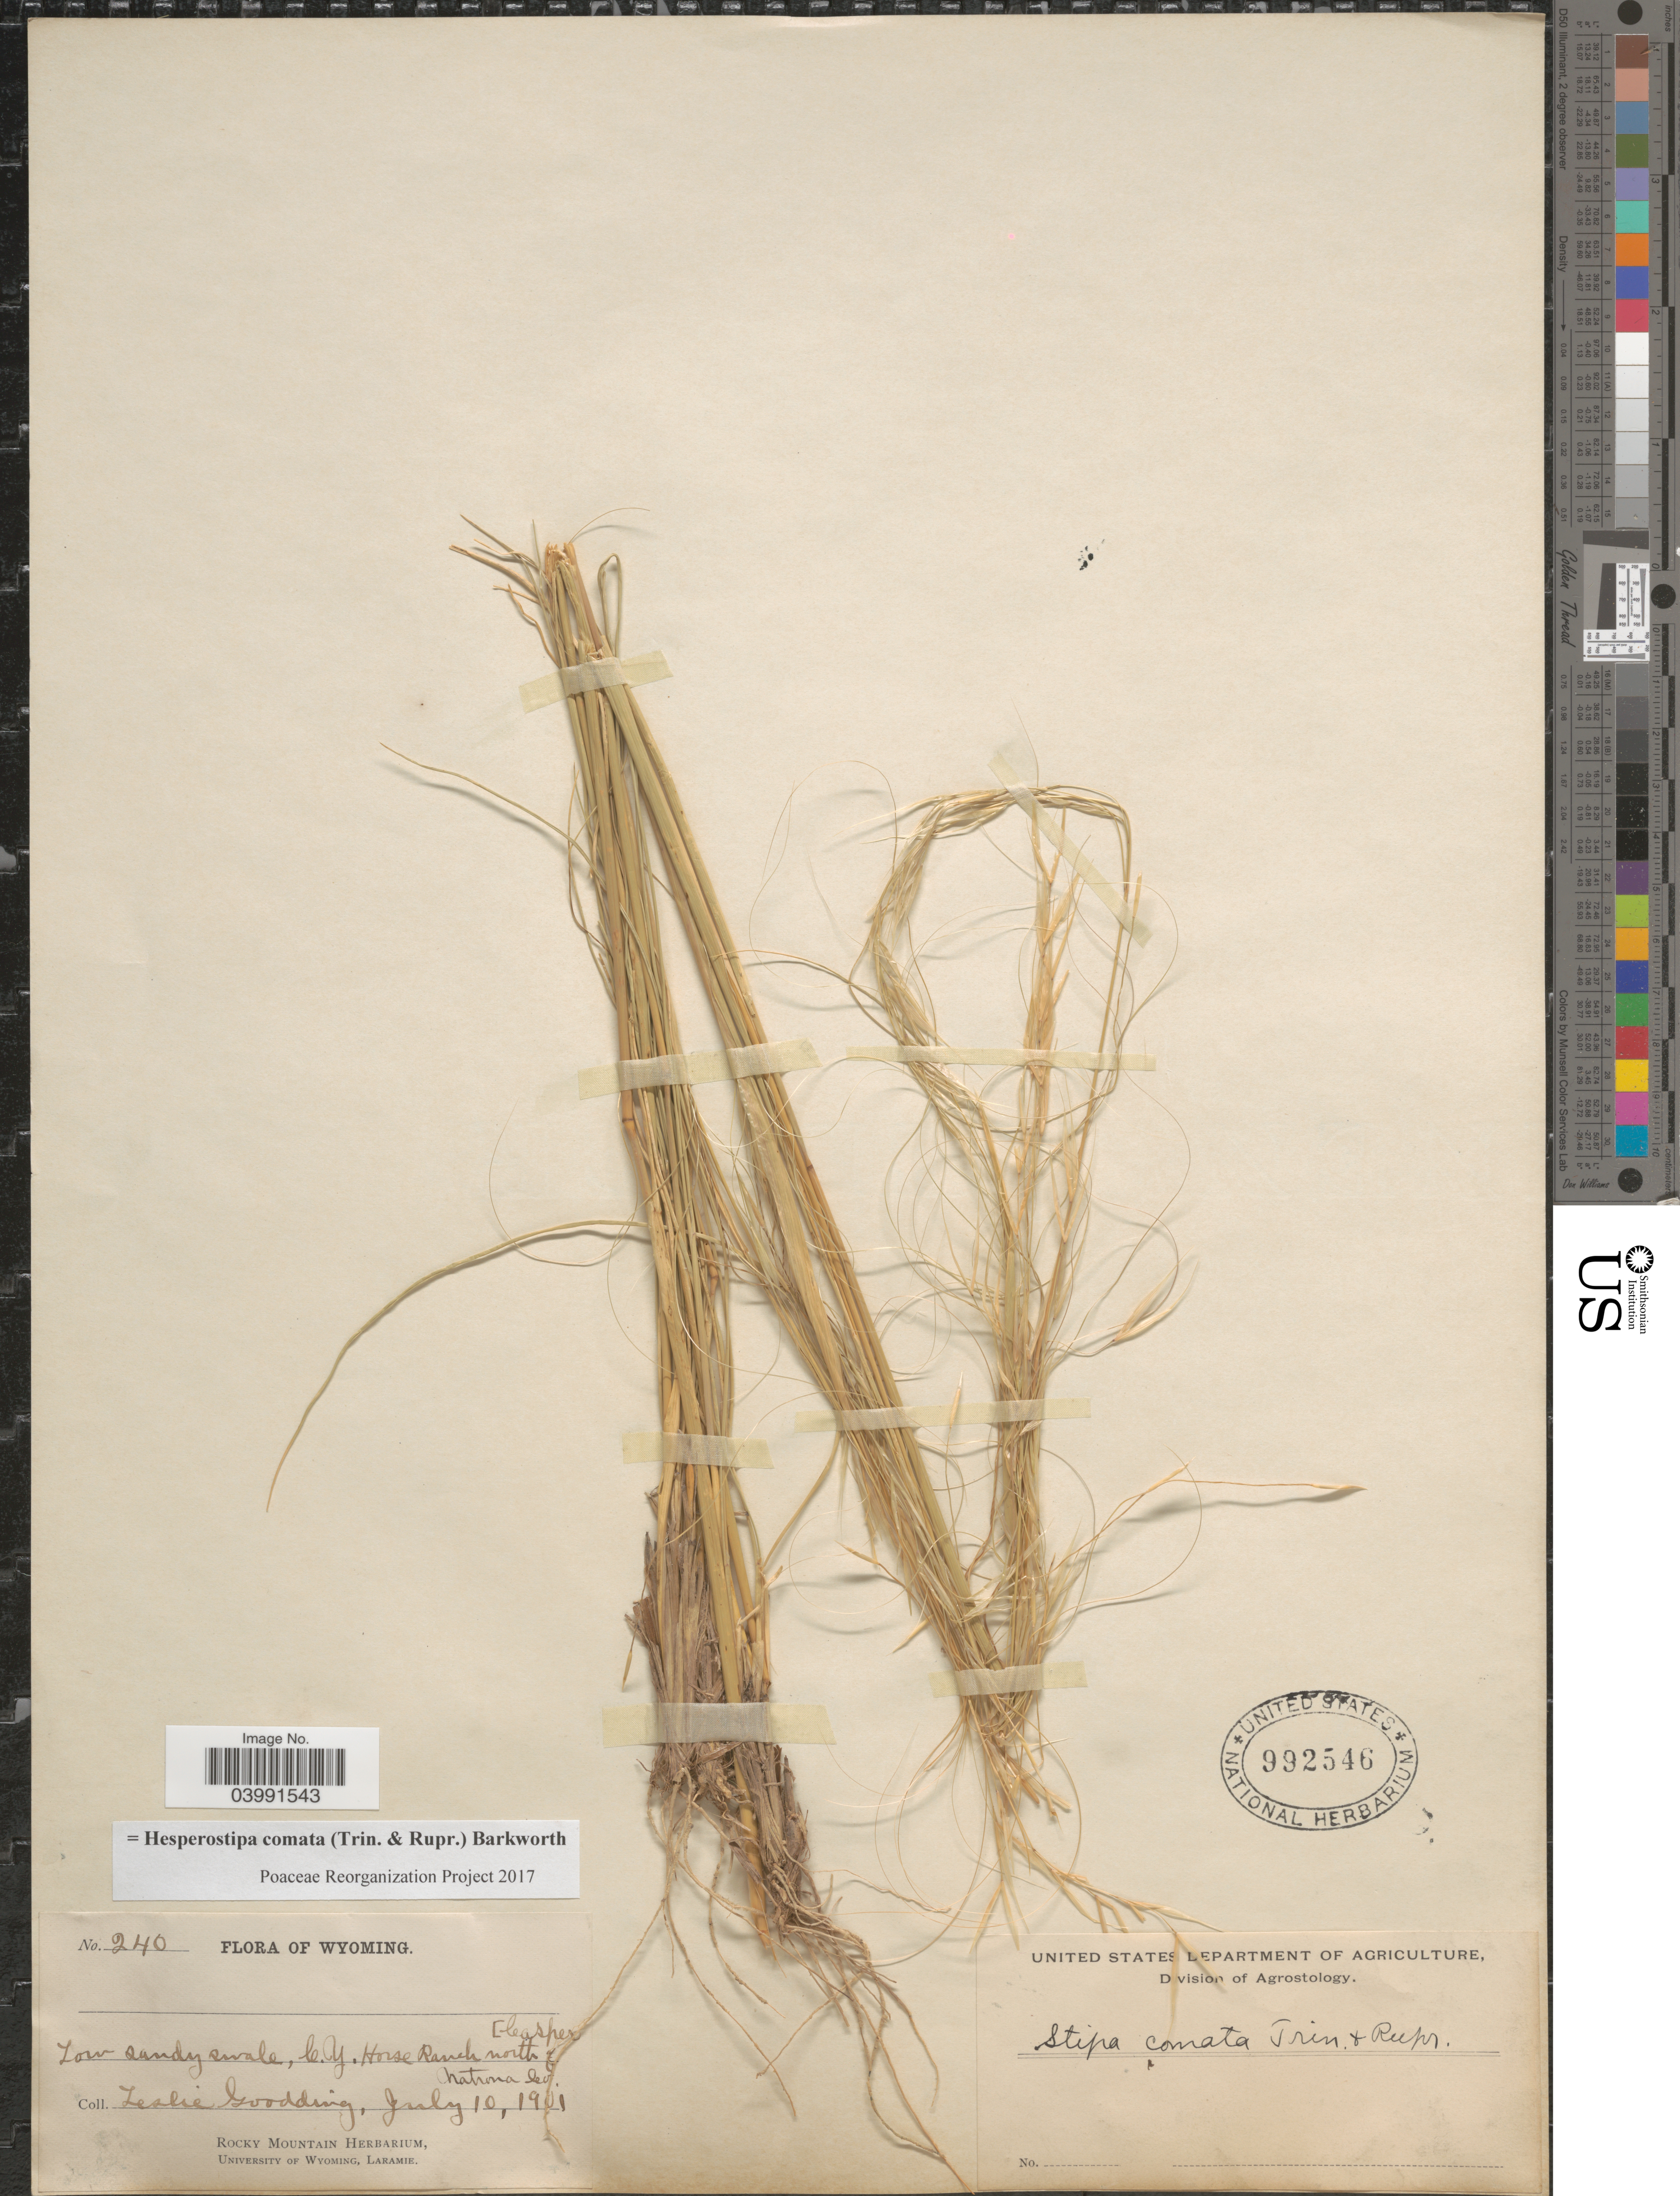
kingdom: Plantae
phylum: Tracheophyta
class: Liliopsida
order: Poales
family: Poaceae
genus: Hesperostipa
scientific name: Hesperostipa comata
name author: (Trin. & Rupr.) Barkworth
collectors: L. N. Goodding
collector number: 240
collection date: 1901-07-10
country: United States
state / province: Wyoming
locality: C.Y. House Ranch north of Natrona Co.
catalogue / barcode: US 992546